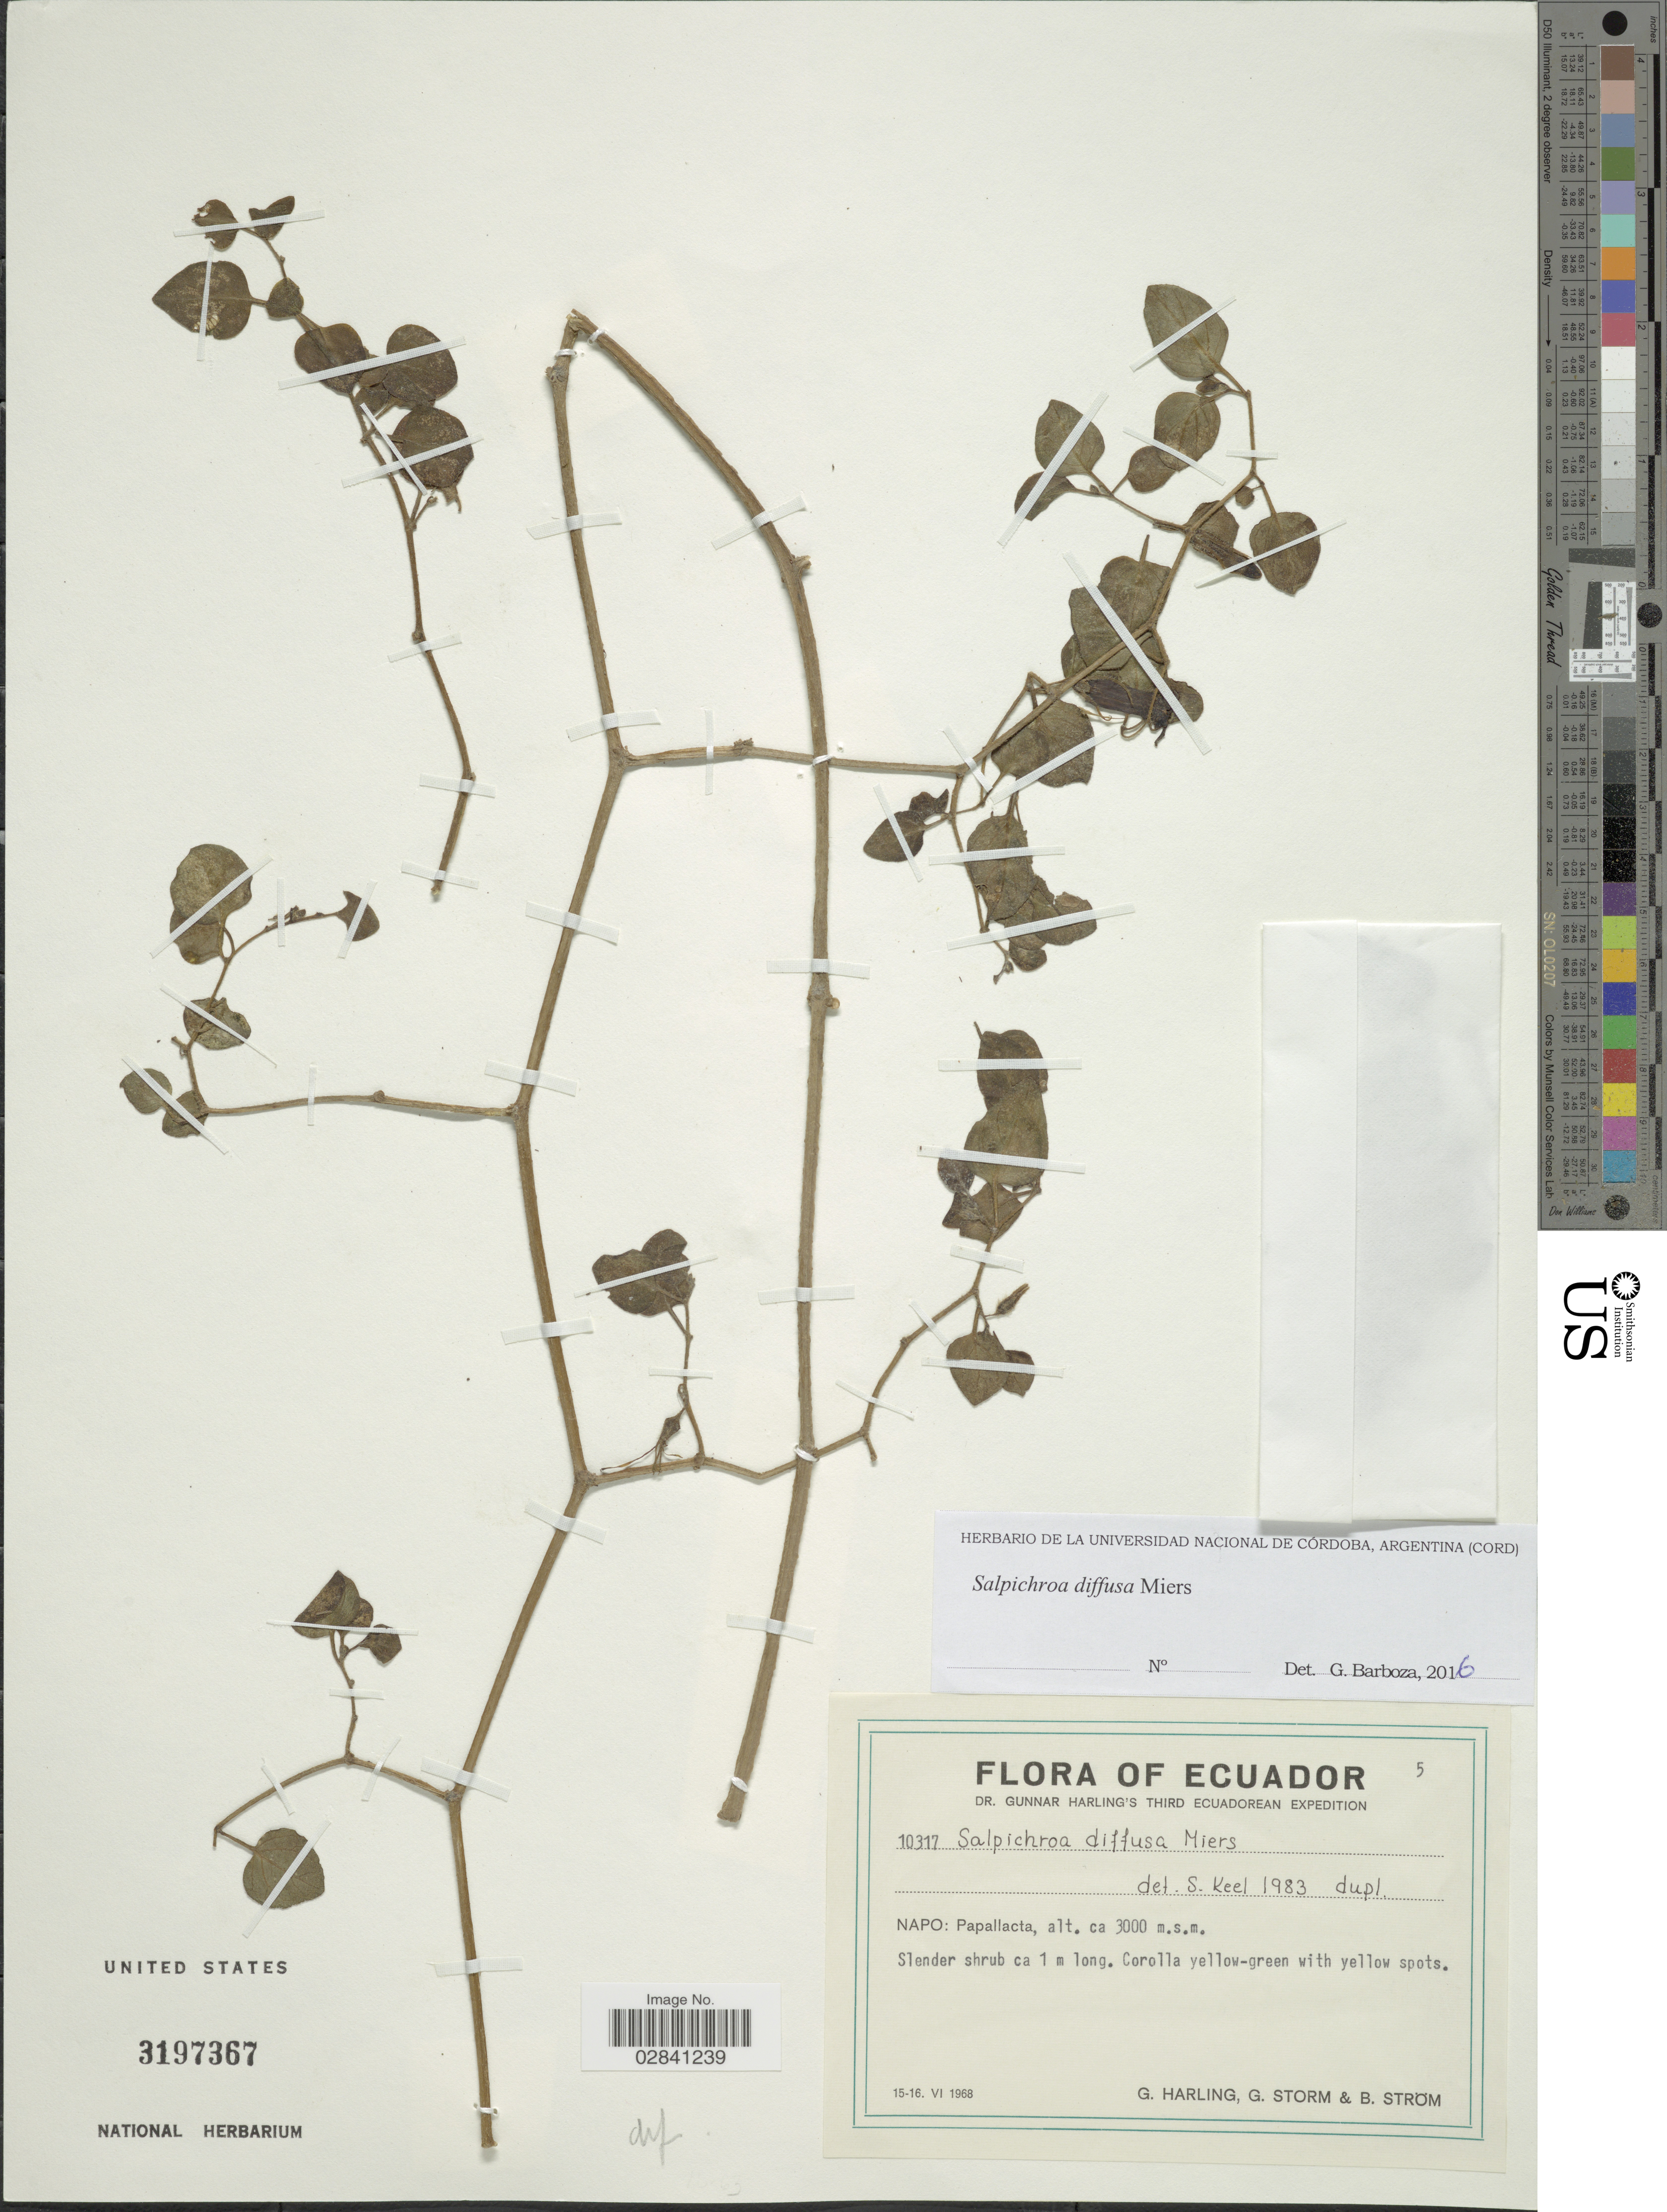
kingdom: Plantae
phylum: Tracheophyta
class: Magnoliopsida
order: Solanales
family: Solanaceae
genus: Salpichroa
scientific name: Salpichroa diffusa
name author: Miers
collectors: G. Harling, G. Storm & B. Strom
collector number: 10317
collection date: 1968-06-15/1968-06-16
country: Ecuador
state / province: Napo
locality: Papallacta.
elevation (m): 3000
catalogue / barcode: US 3197367